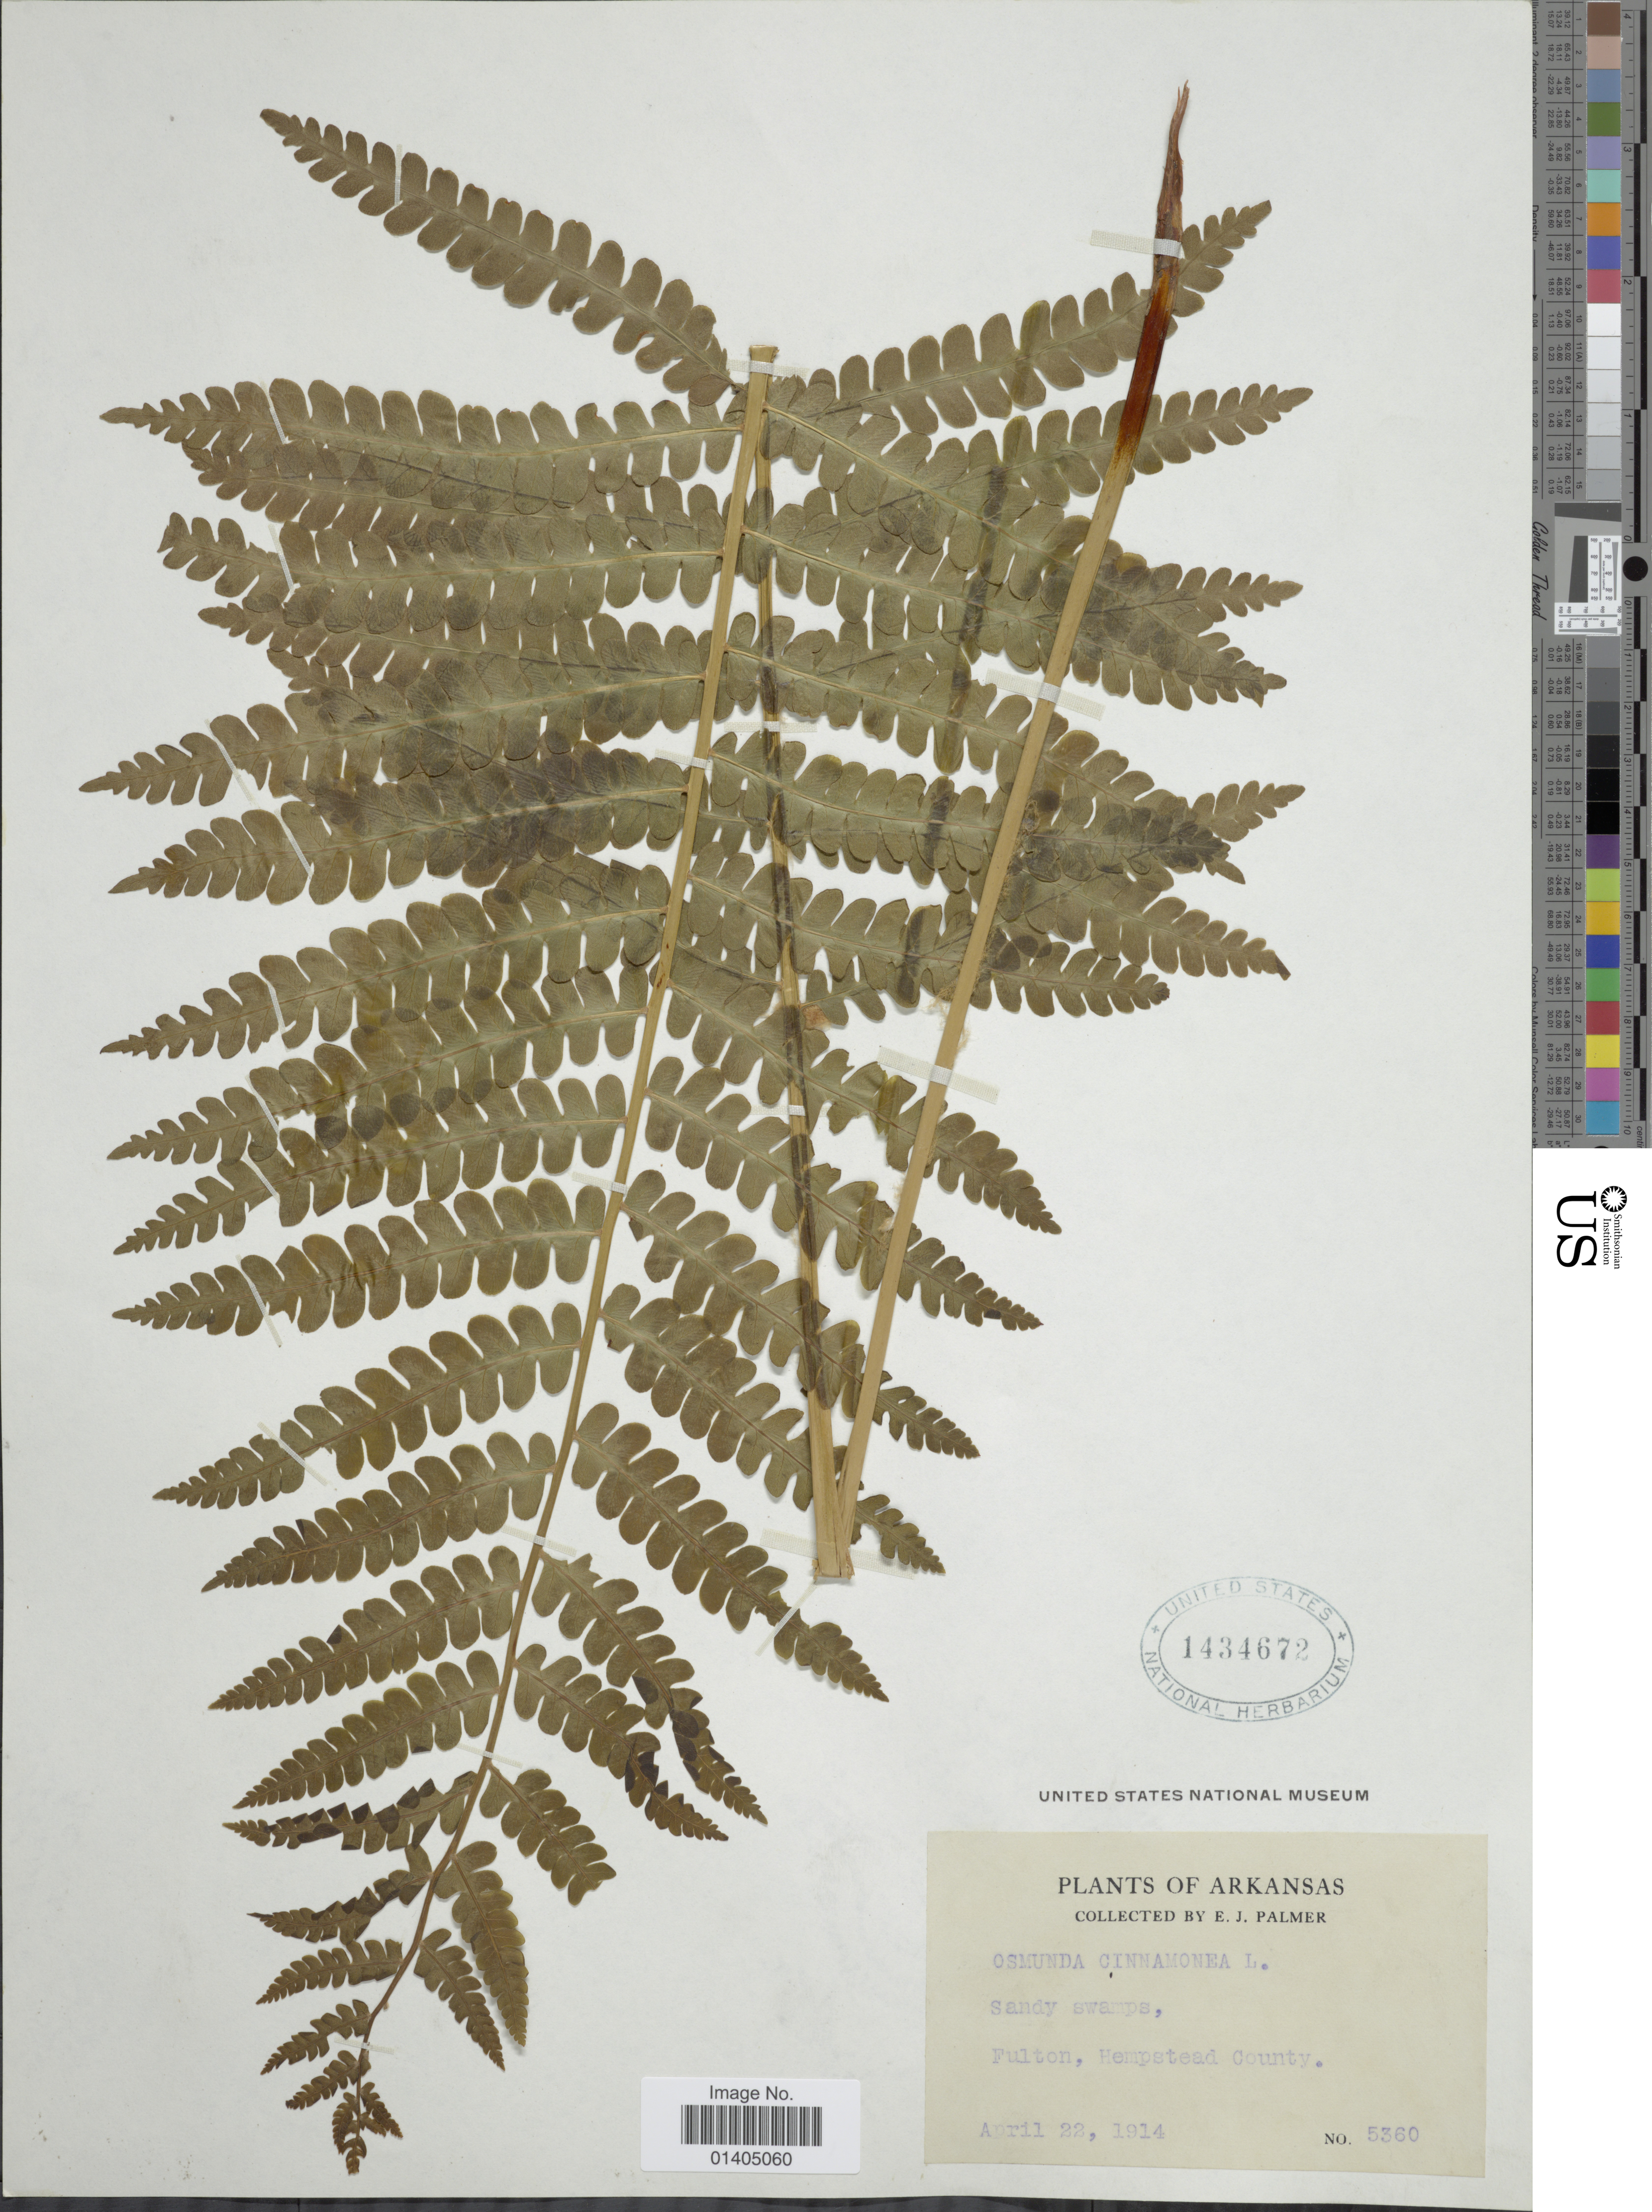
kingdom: Plantae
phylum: Tracheophyta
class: Polypodiopsida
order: Osmundales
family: Osmundaceae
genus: Osmundastrum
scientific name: Osmundastrum cinnamomeum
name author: (L.) C. Presl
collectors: E. J. Palmer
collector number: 5360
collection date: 1914-04-22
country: United States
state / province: Arkansas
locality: Fulton, Hempstead County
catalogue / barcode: US 1434672